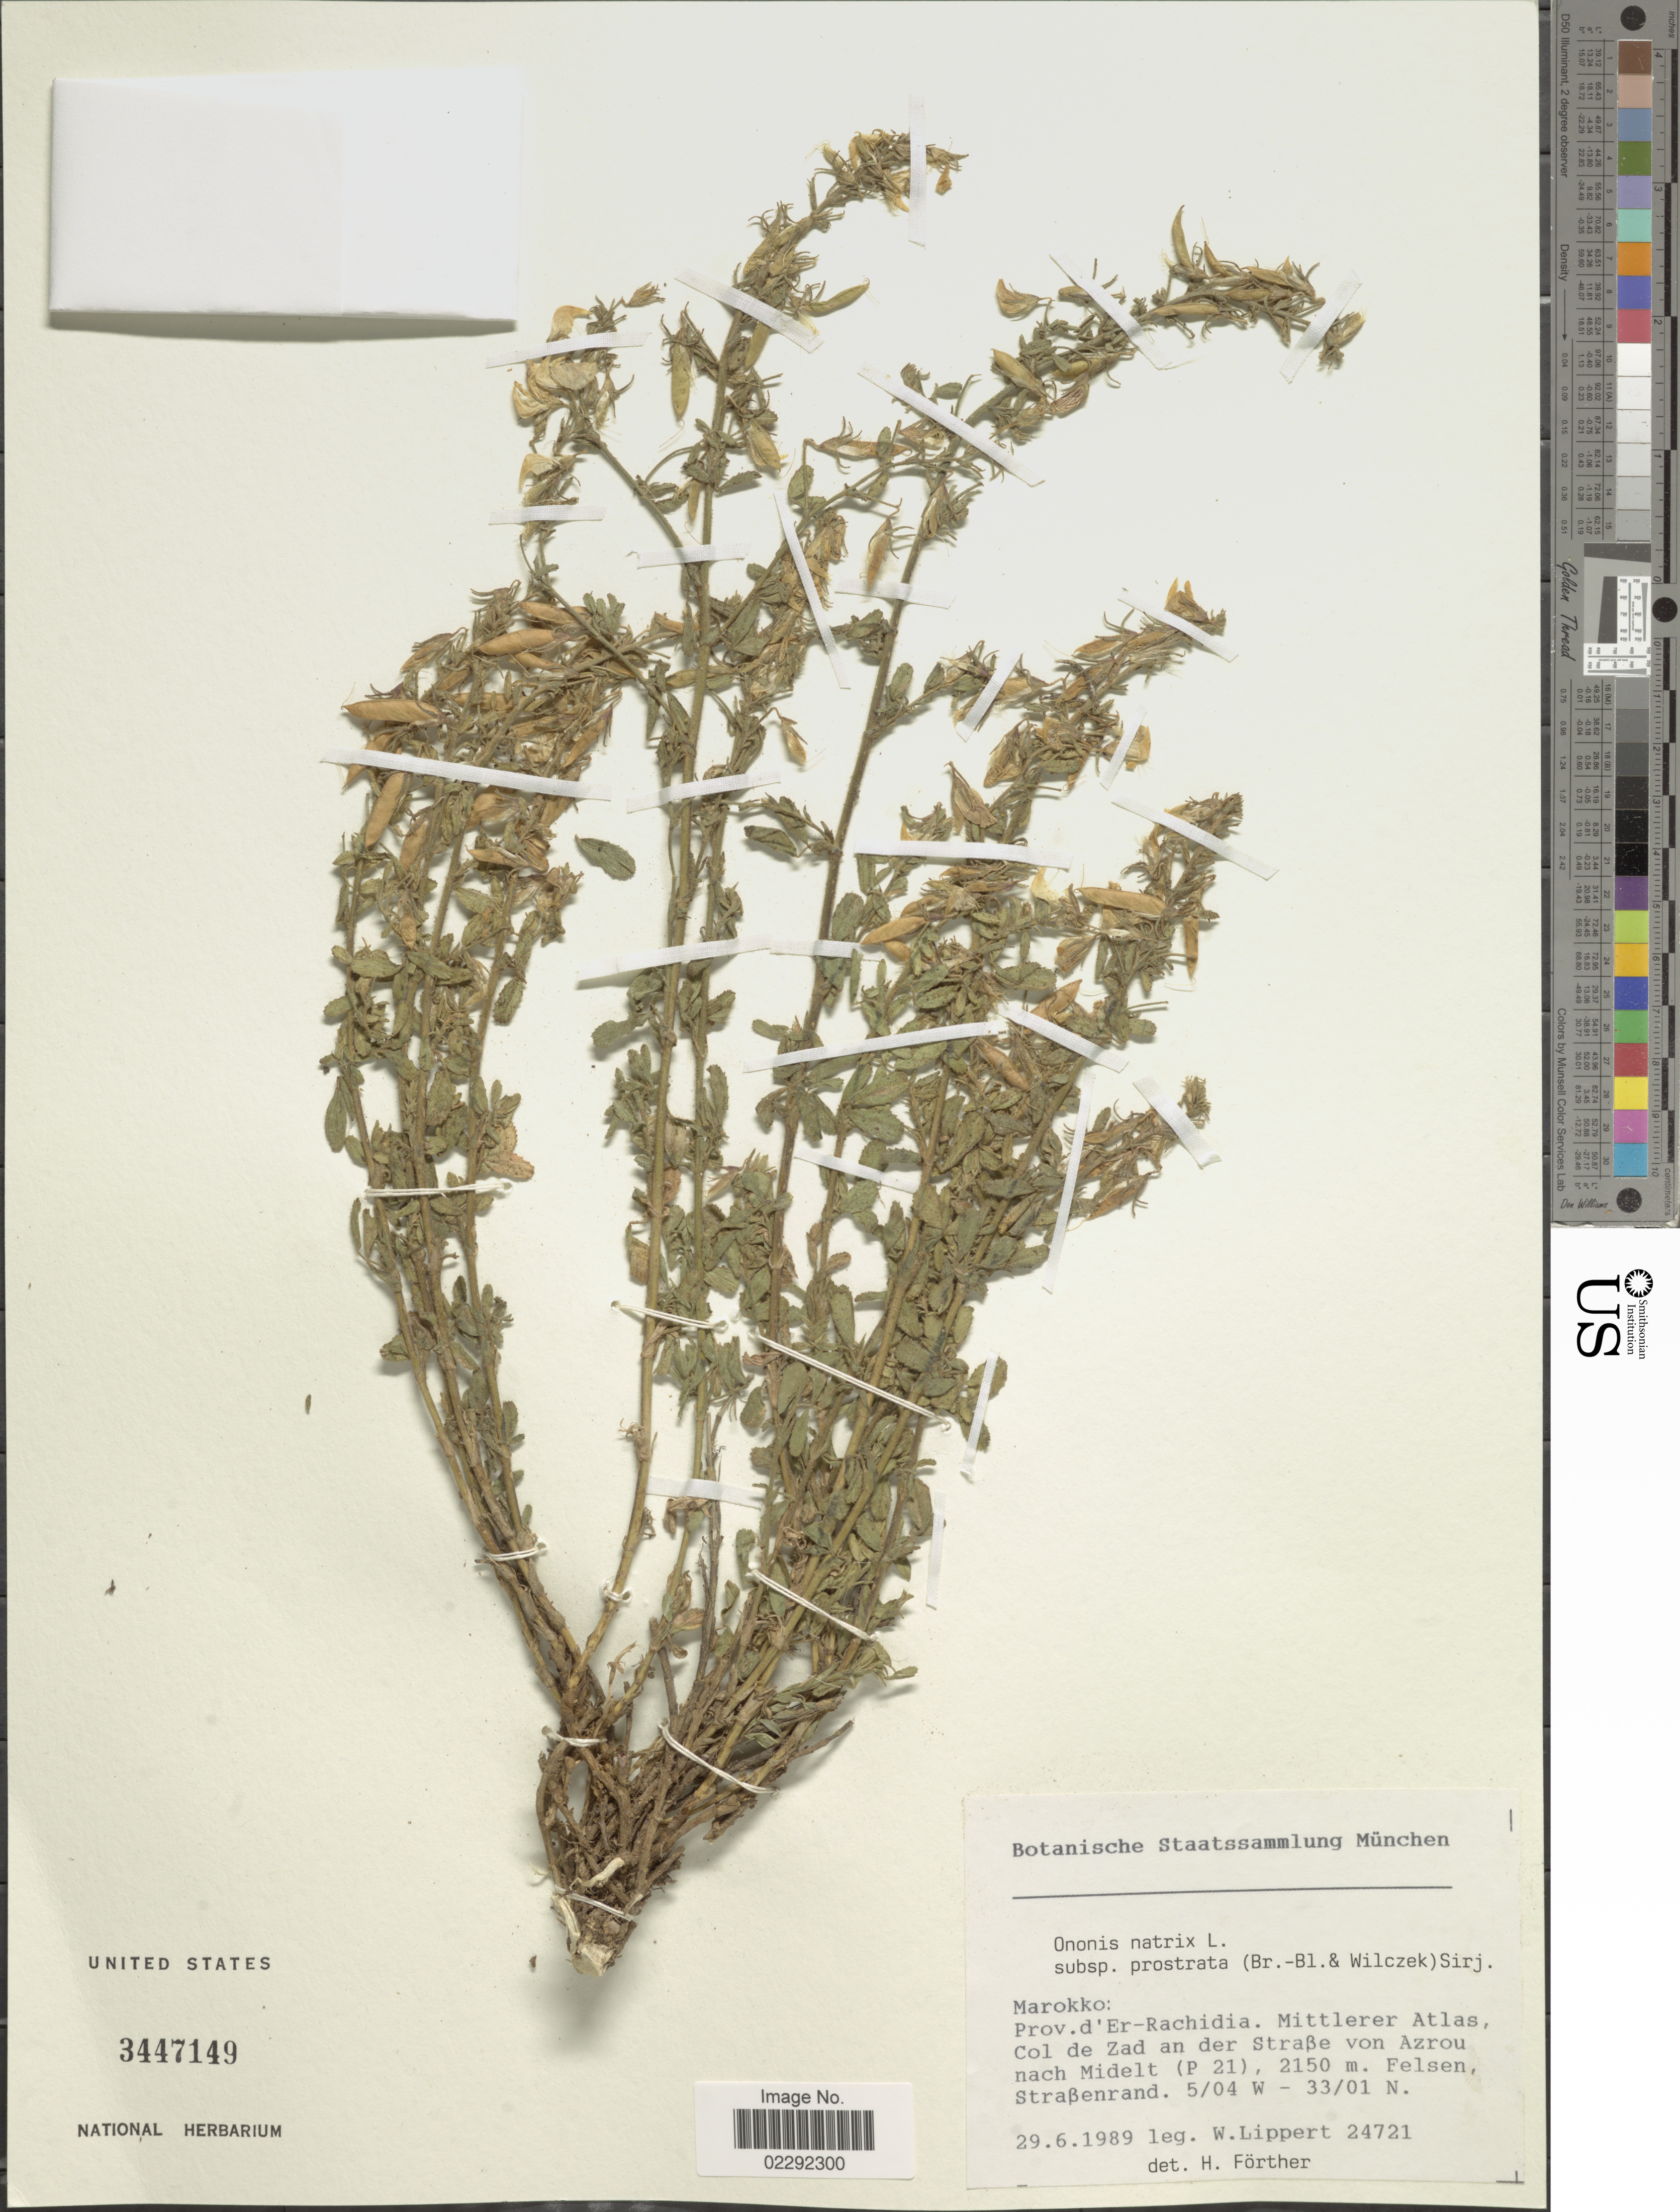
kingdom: Plantae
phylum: Tracheophyta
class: Magnoliopsida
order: Fabales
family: Fabaceae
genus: Ononis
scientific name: Ononis natrix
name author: L.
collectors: W. Lippert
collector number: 24721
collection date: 1989-06-29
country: Morocco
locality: Prov. d'Er-Rachidia. Mittlerer Atlas, Col de Zad an der Straße von Azrou nach Midelt (P 21), Felsen, Straßenrand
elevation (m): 2150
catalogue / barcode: US 3447149